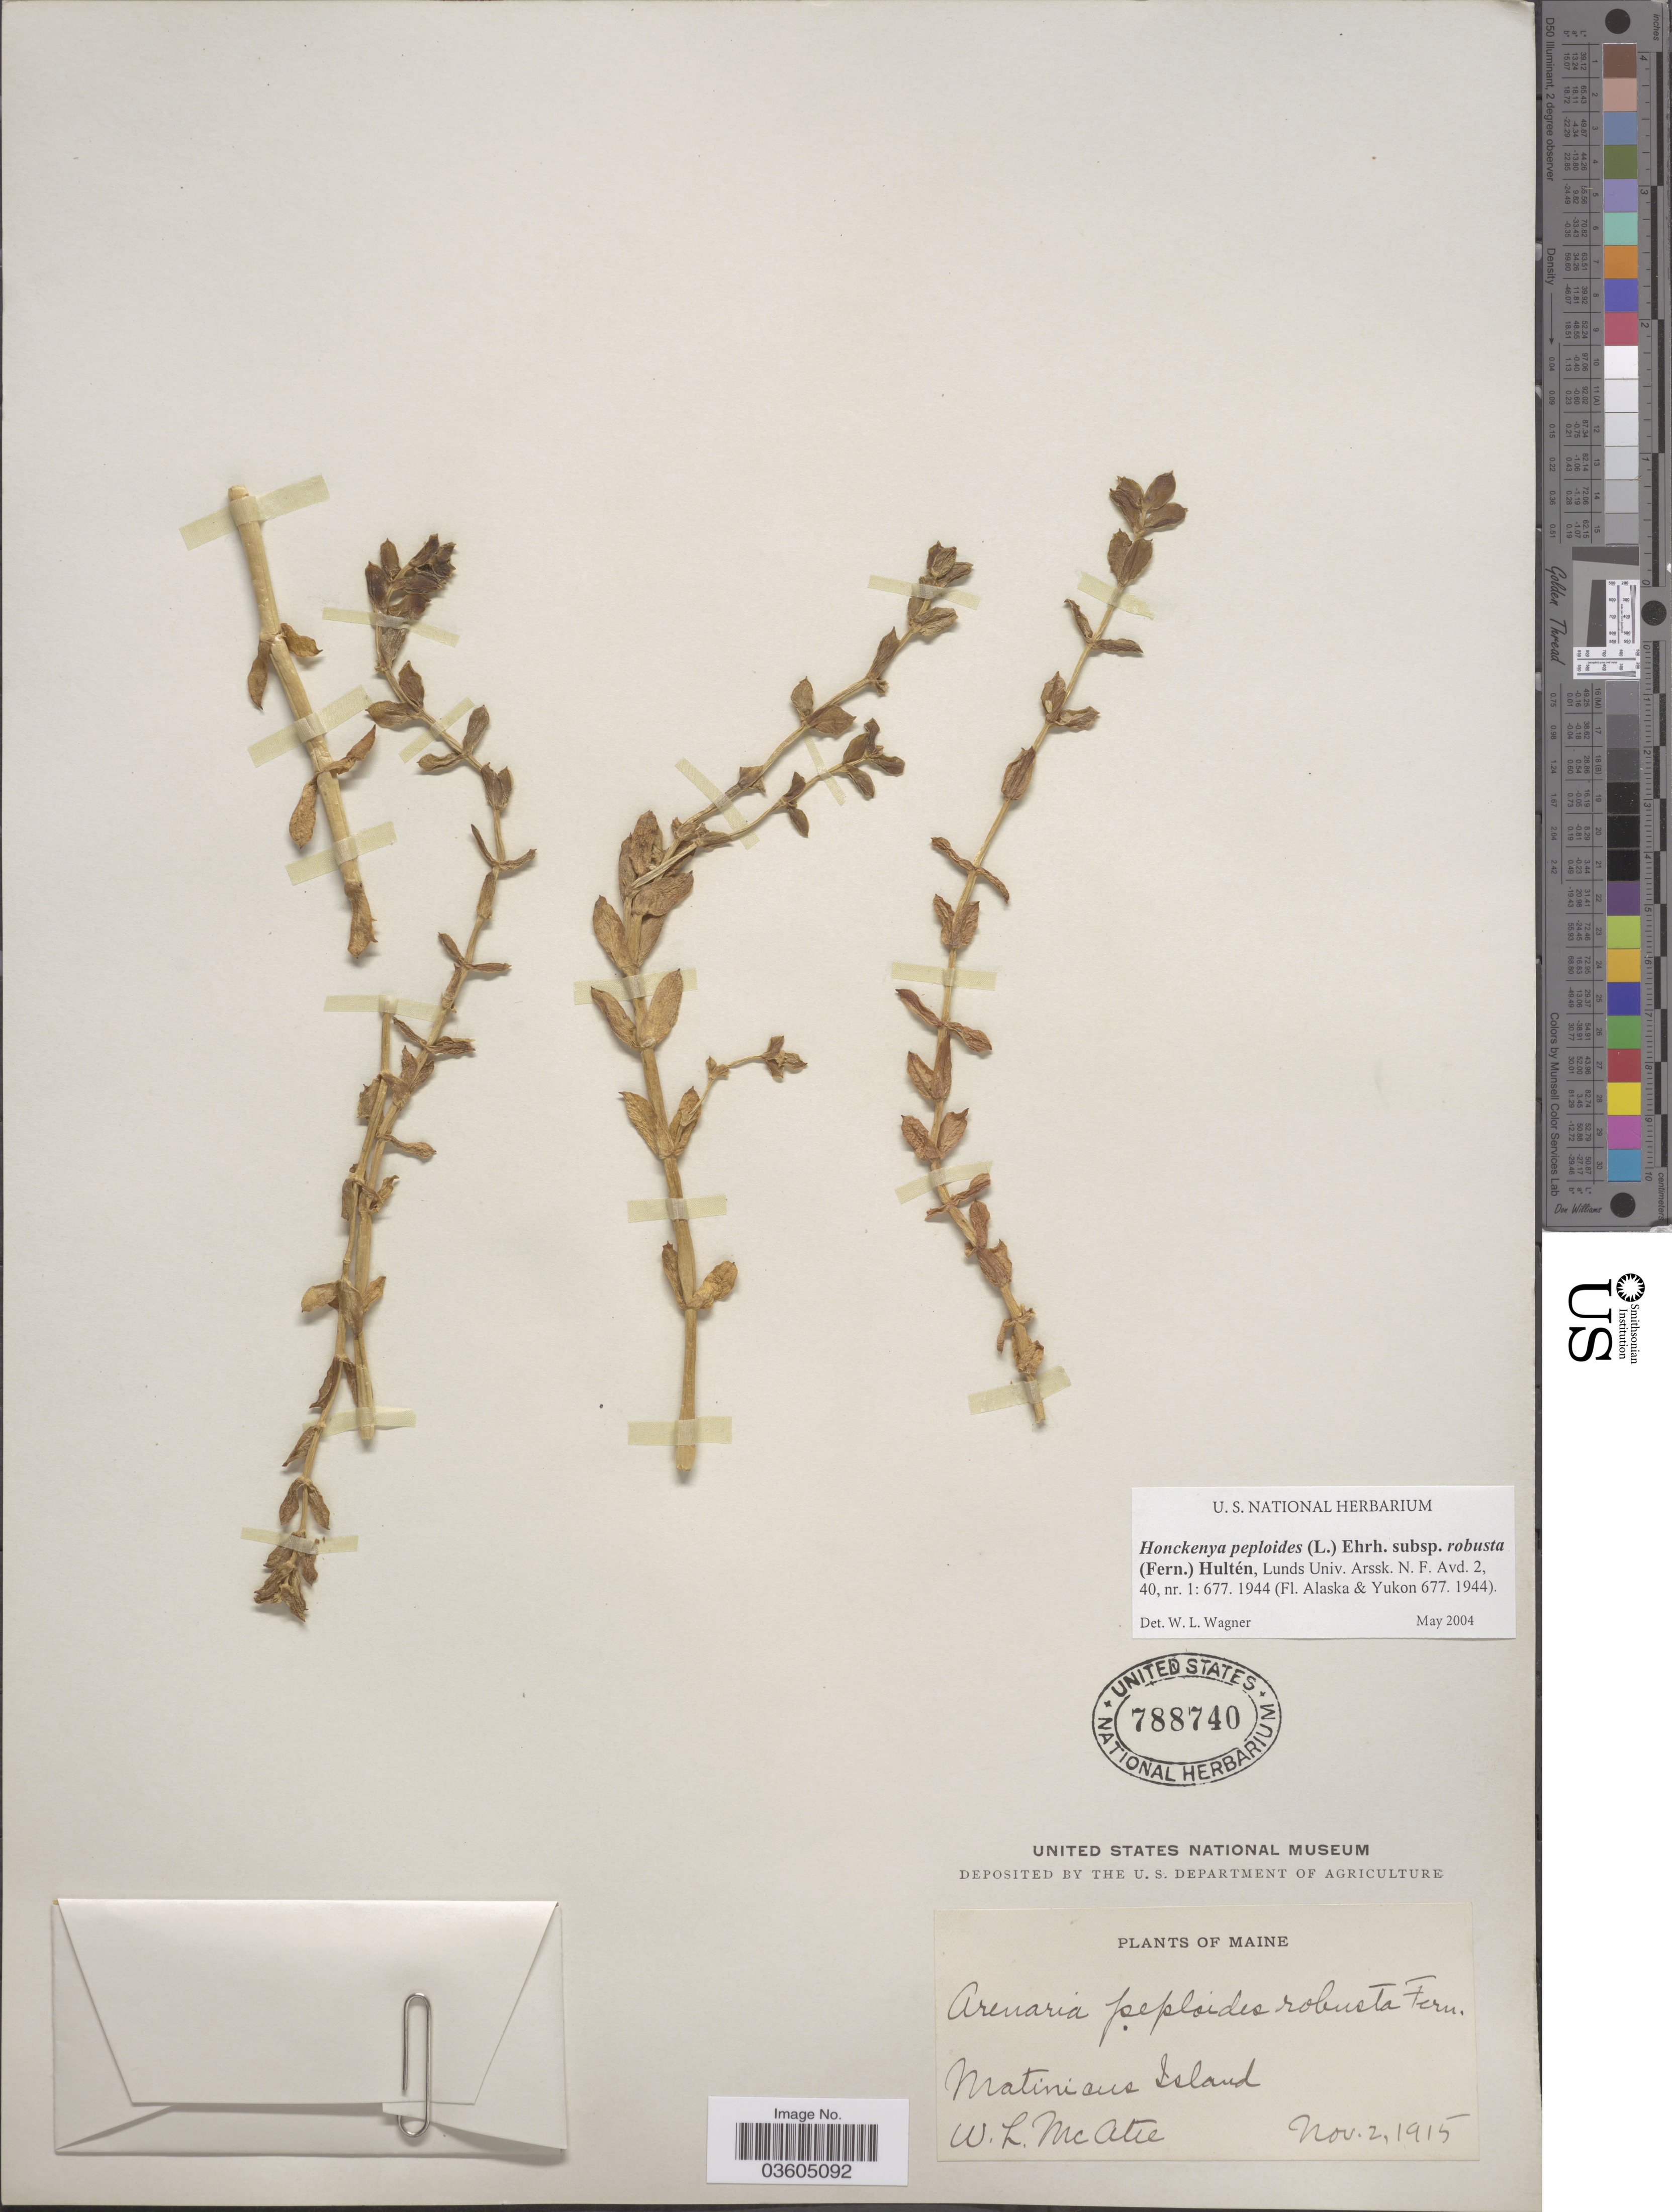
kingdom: Plantae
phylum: Tracheophyta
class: Magnoliopsida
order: Caryophyllales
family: Caryophyllaceae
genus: Honckenya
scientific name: Honckenya peploides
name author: (L.) Ehrh.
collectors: W. McAtee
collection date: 1915-11-02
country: United States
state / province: Maine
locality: Matinicus Island.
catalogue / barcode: US 788740